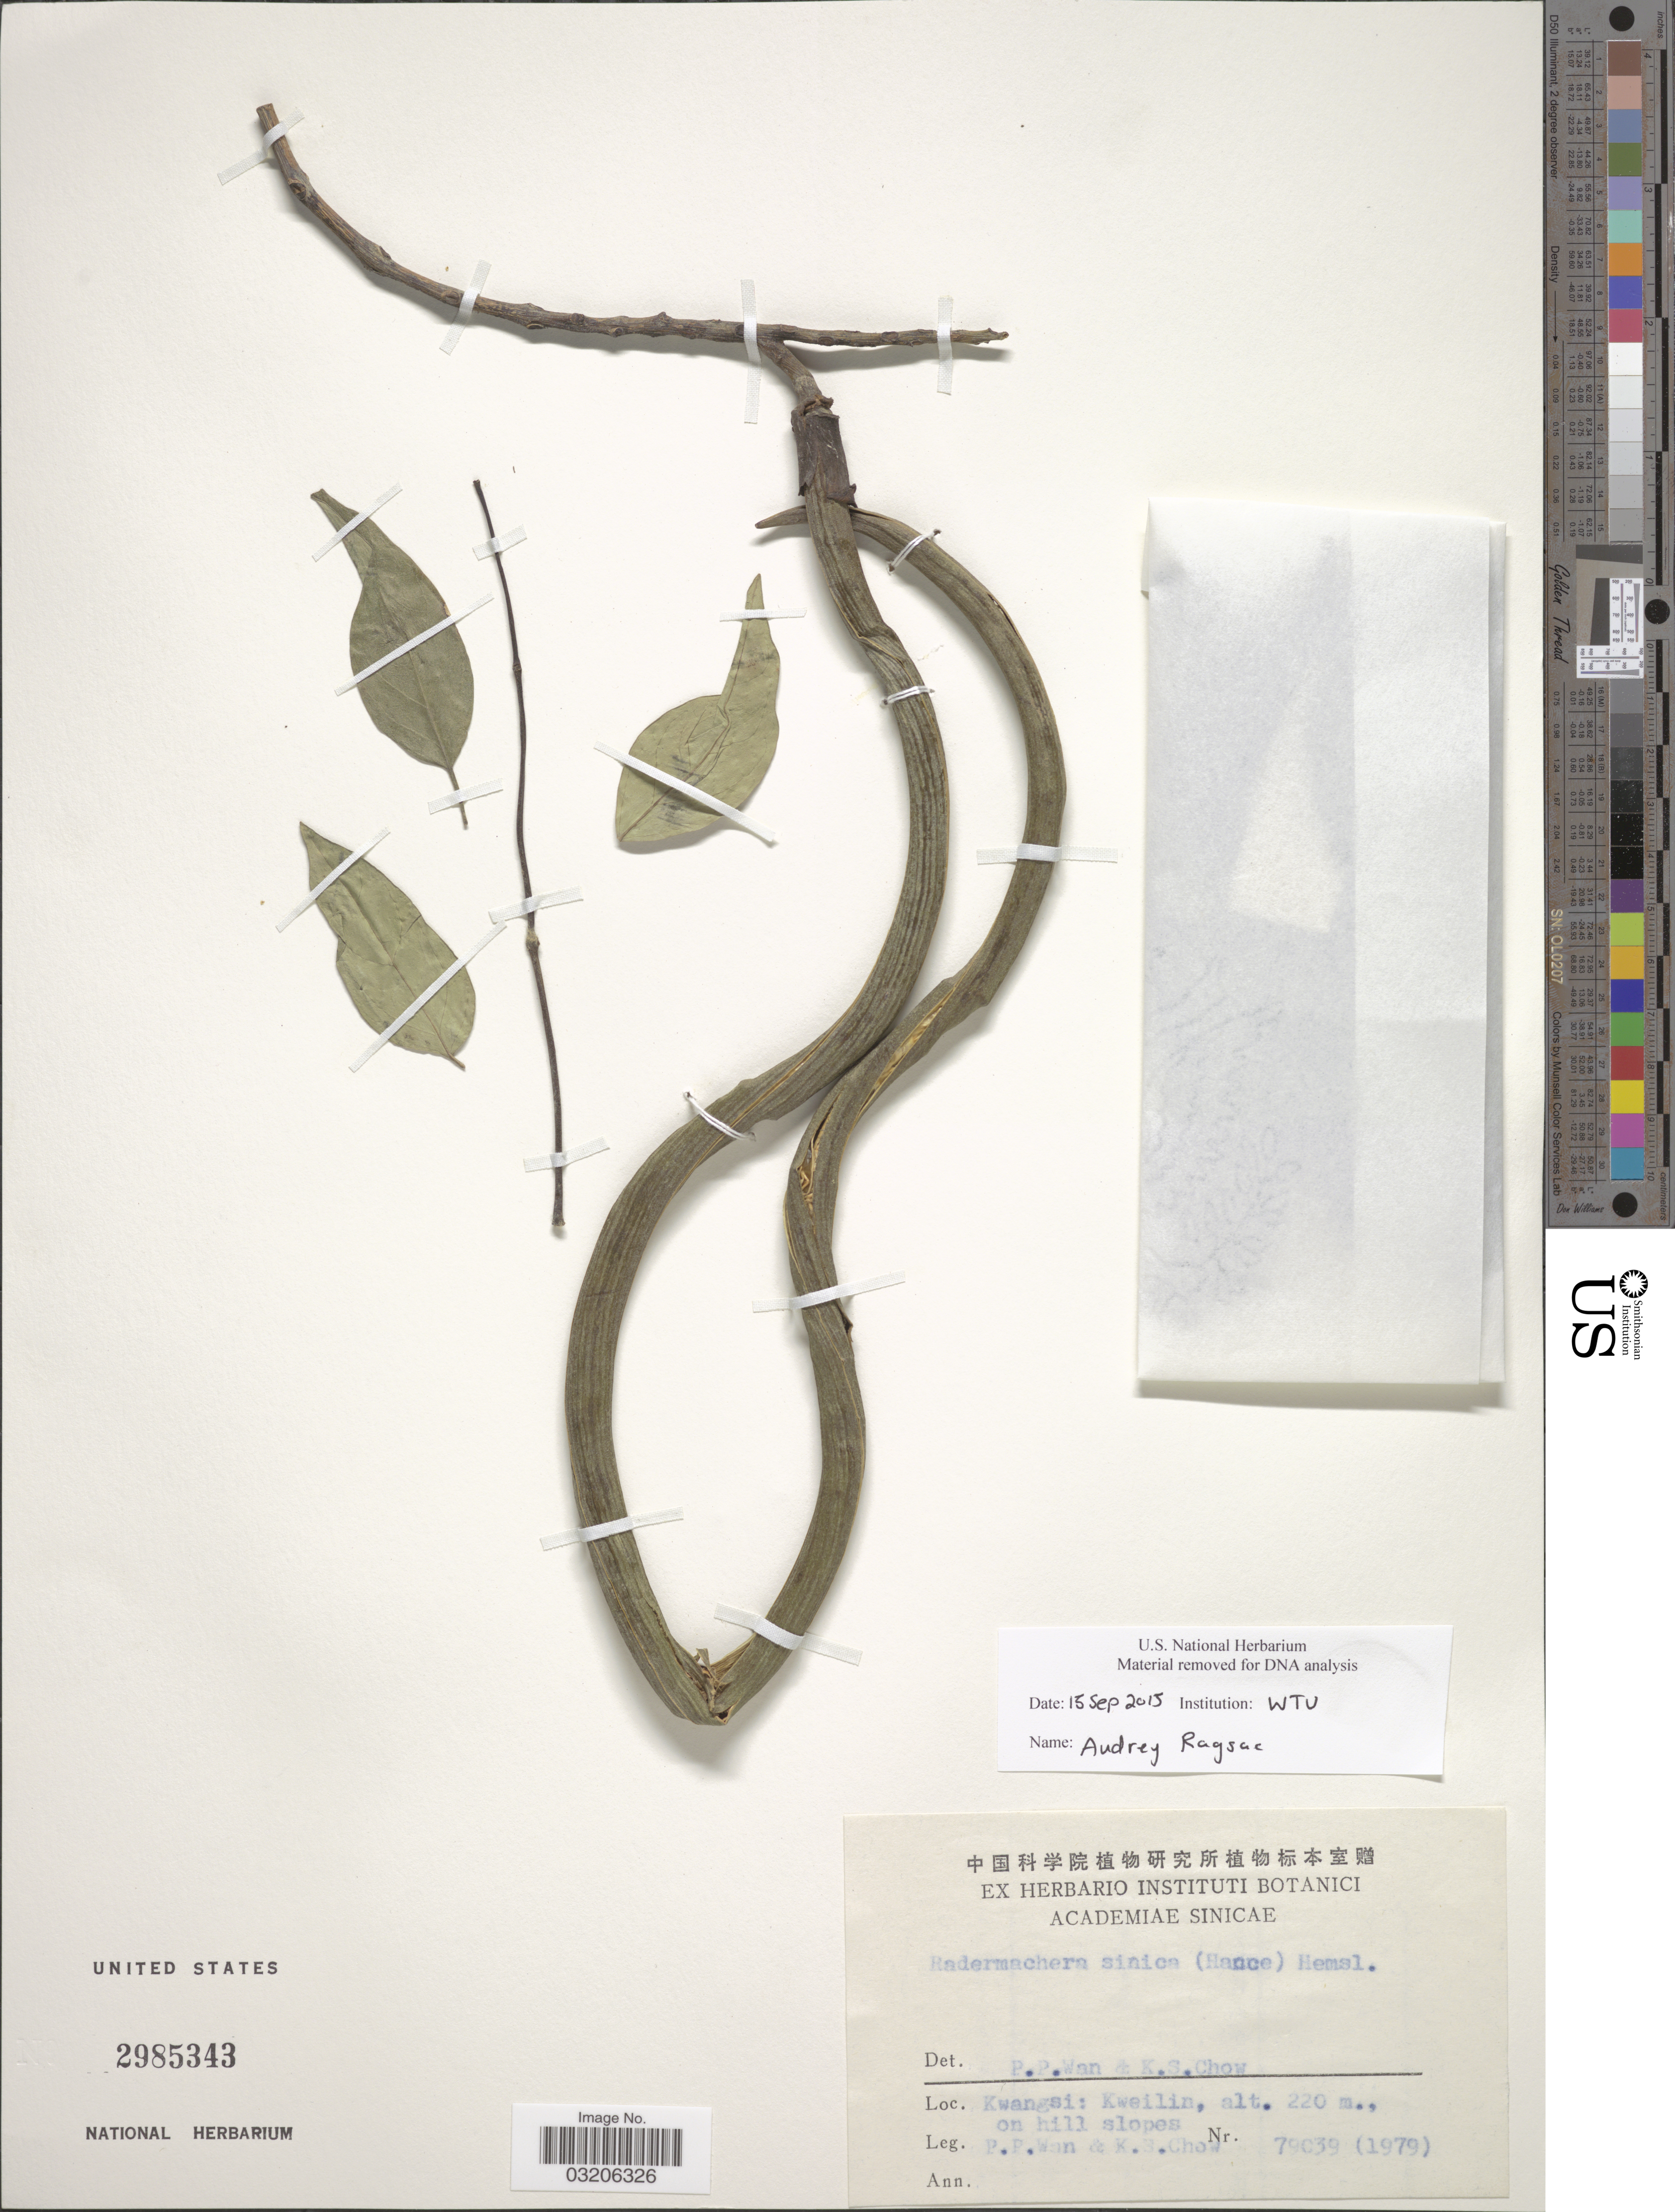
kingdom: Plantae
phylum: Tracheophyta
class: Magnoliopsida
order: Lamiales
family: Bignoniaceae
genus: Radermachera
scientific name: Radermachera sinica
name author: (Hance) Hemsl.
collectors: P. Wan & K. S. Chow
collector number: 79039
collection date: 1979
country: China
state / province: Guangxi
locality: Kwangsi: Kweilin, on hill slopes.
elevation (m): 220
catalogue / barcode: US 2985343